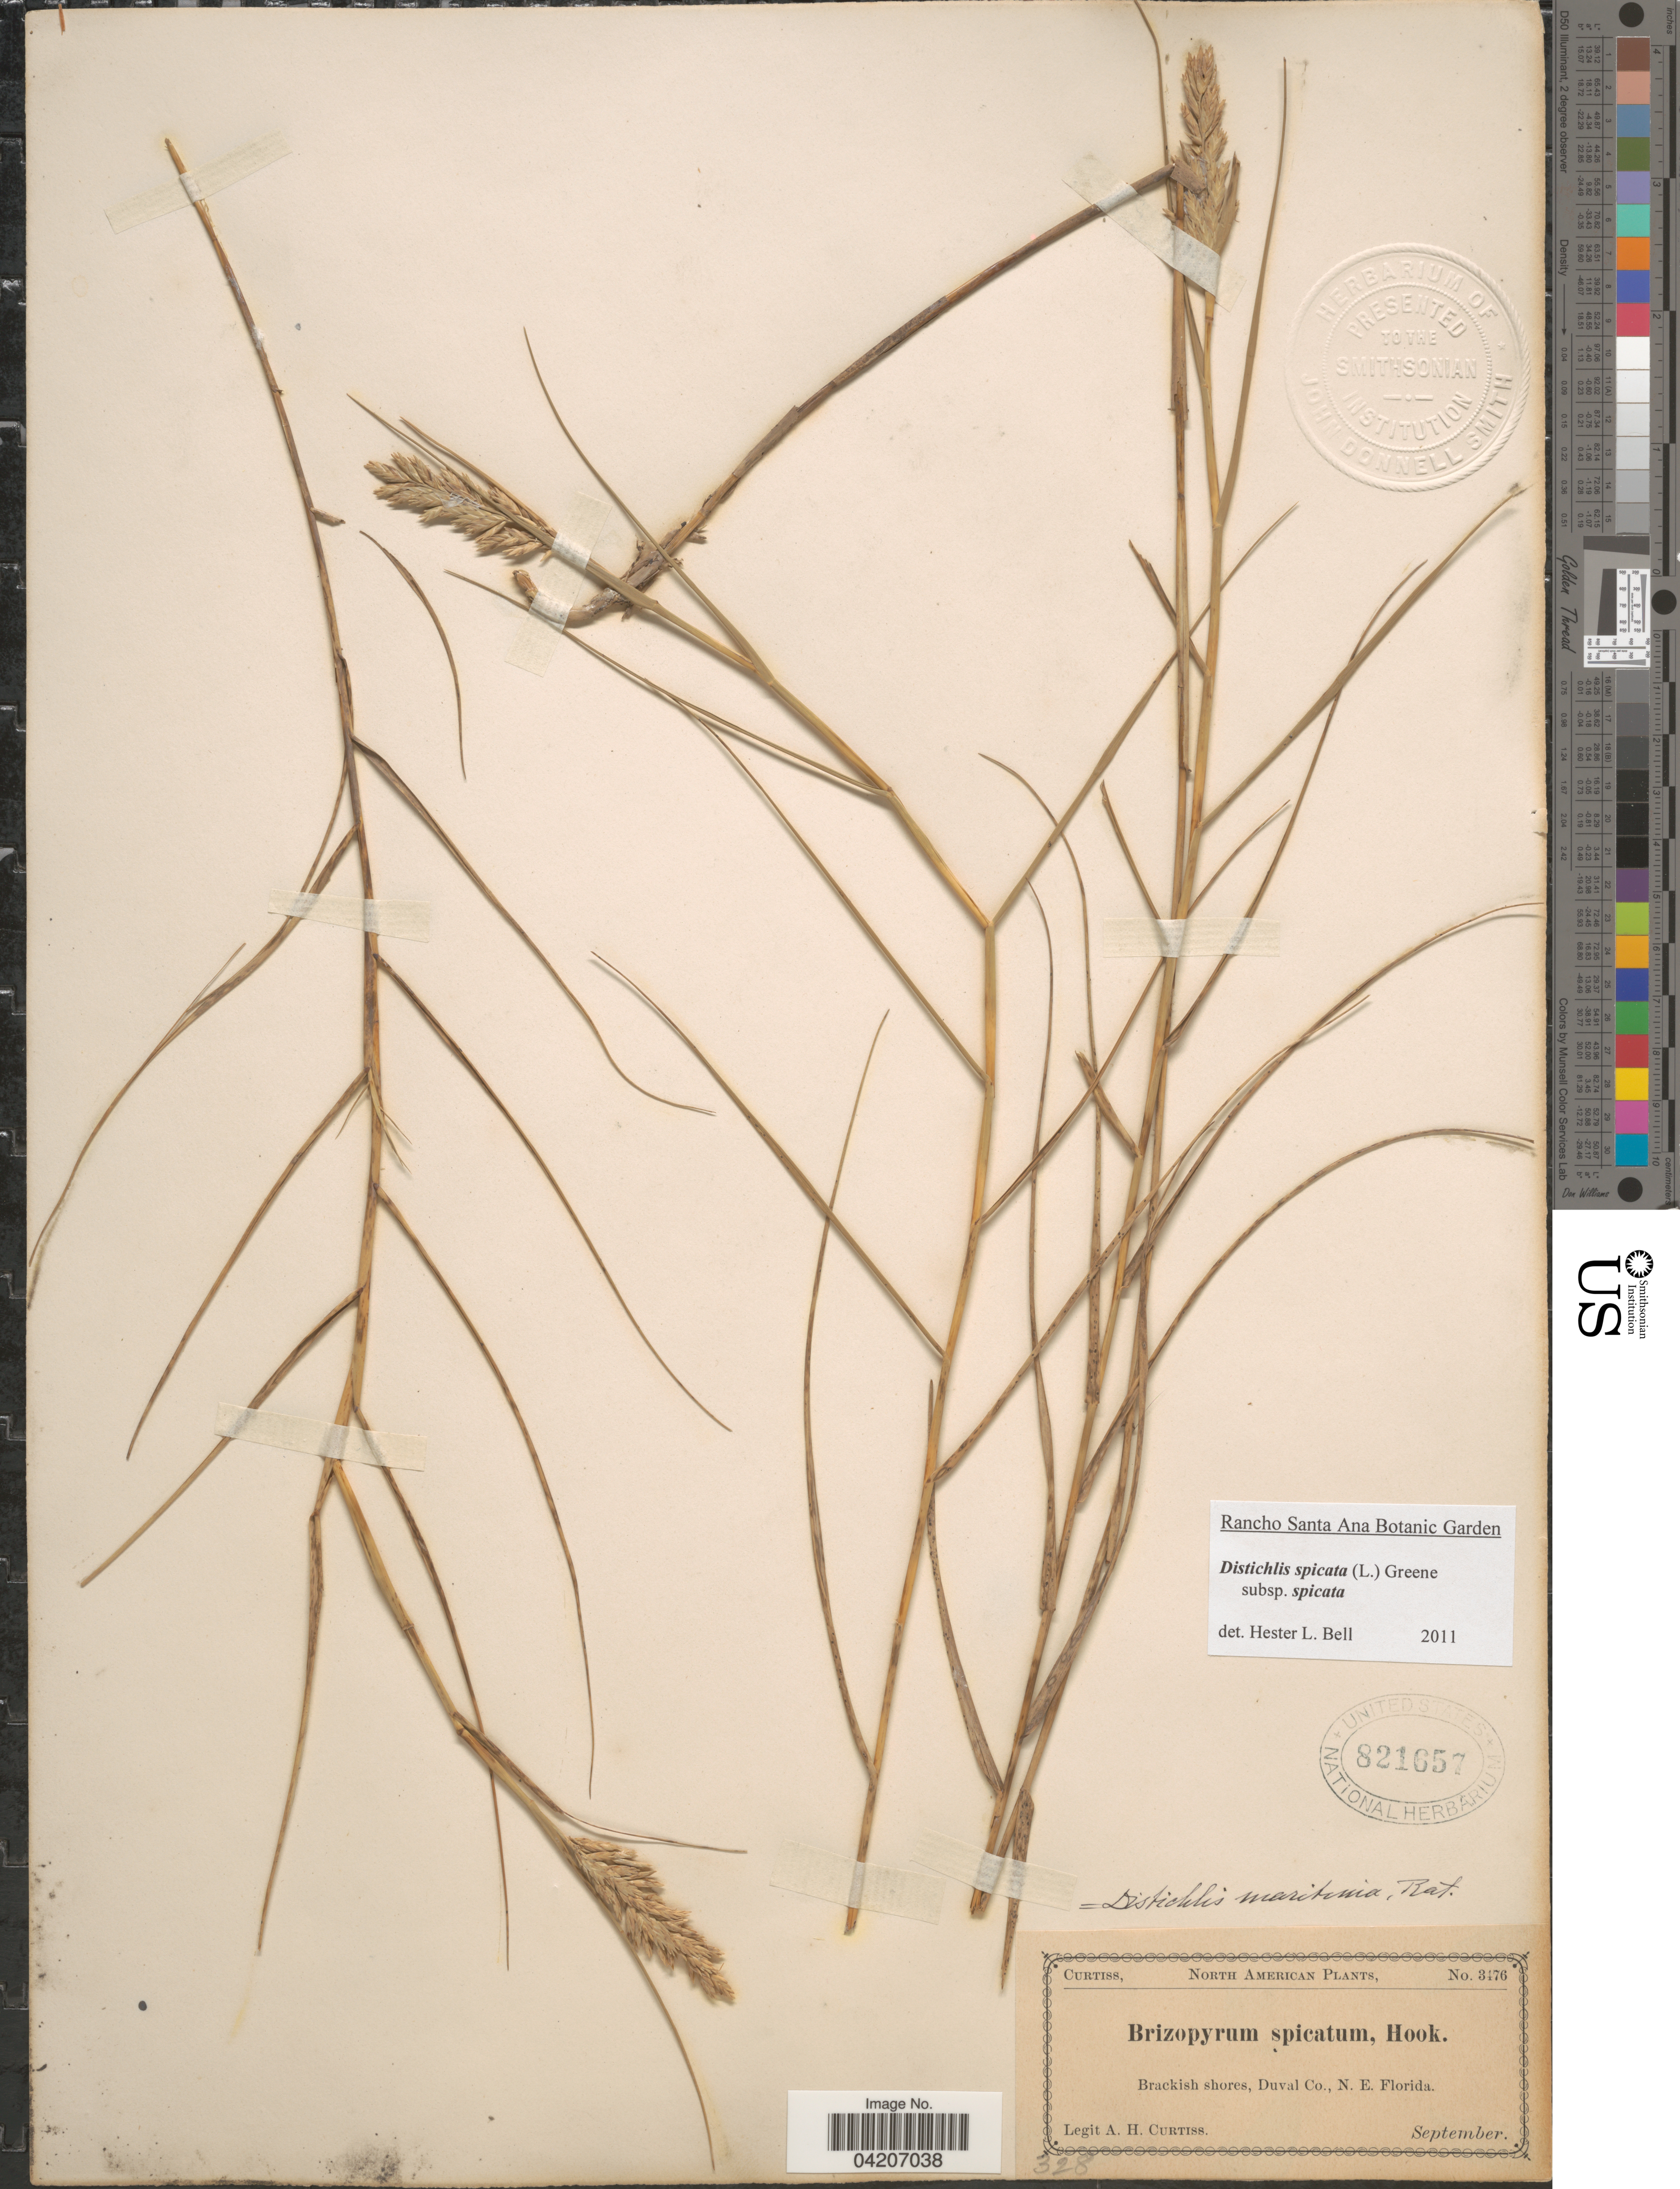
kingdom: Plantae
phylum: Tracheophyta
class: Liliopsida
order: Poales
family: Poaceae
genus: Distichlis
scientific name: Distichlis spicata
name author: (L.) Greene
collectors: A. H. Curtiss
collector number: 3476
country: United States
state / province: Florida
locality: Brackish shores, Duval Co., N.E. Florida.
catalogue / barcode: US 821657